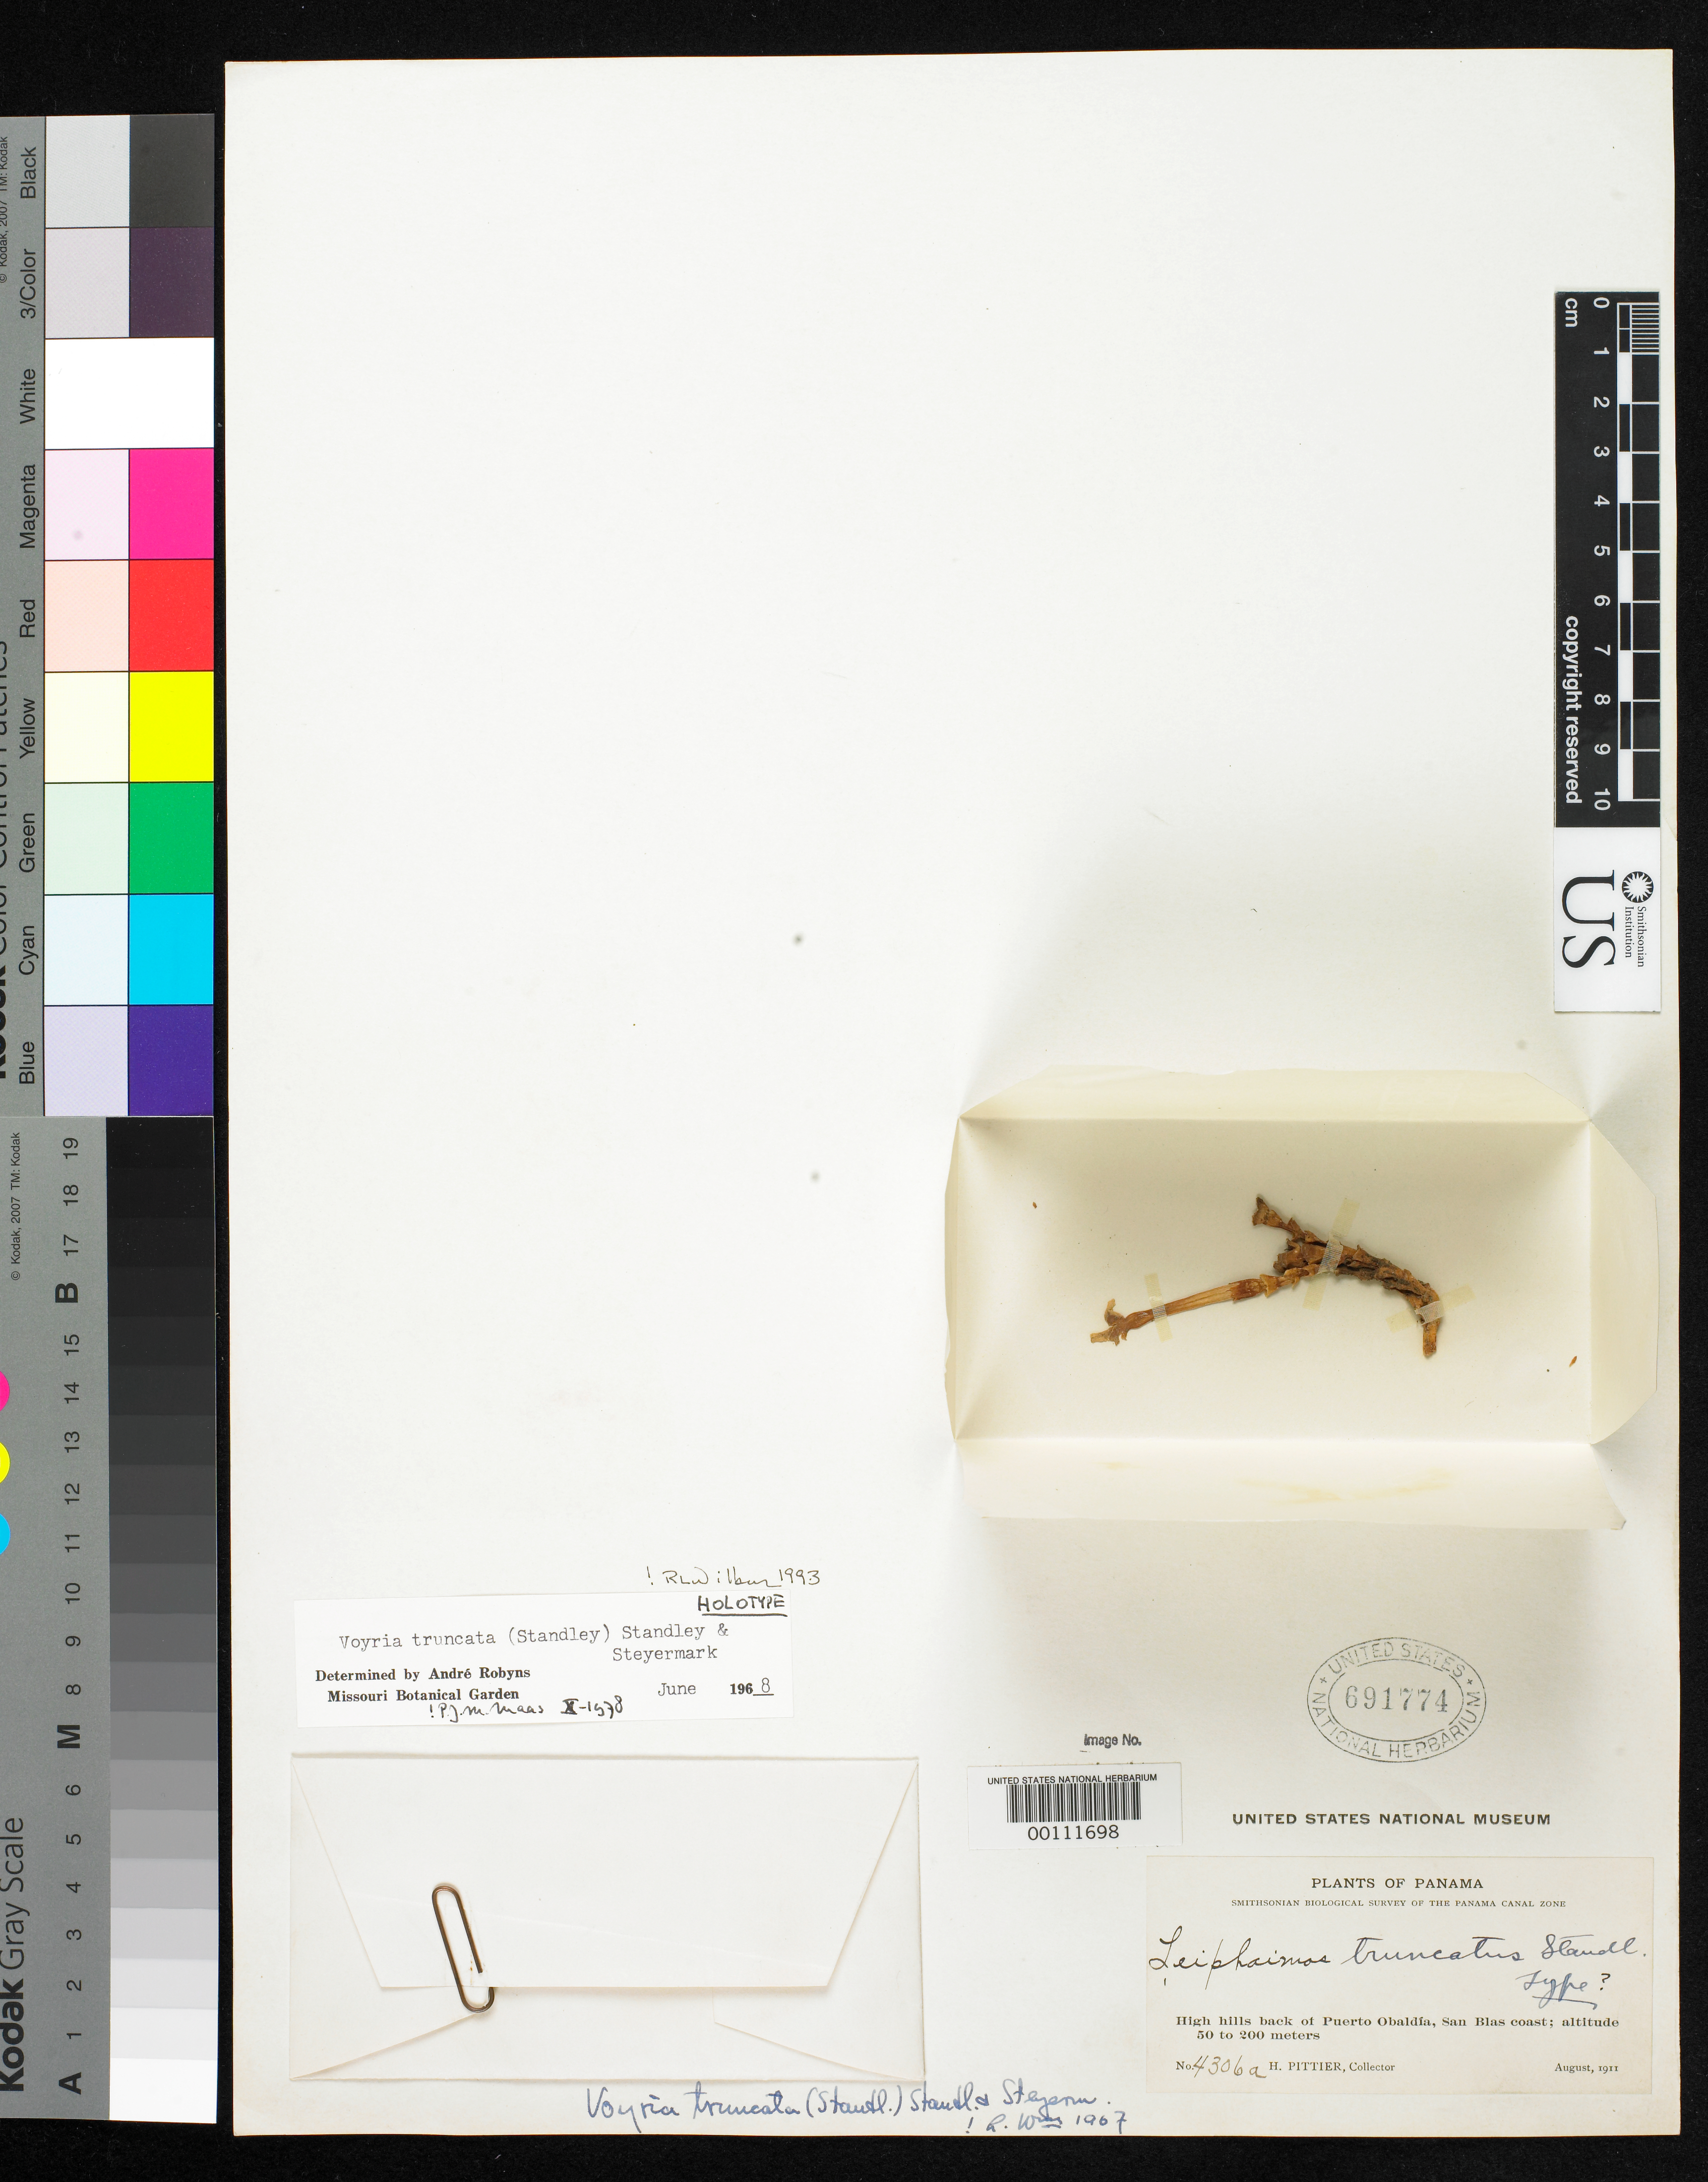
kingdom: Plantae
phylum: Tracheophyta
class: Magnoliopsida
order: Gentianales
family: Gentianaceae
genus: Leiphaimos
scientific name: Leiphaimos truncatus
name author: Standl.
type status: Holotype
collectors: H. F. Pittier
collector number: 43061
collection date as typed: Aug 1911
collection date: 1911-08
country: Panama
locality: Between Tambo CacHoyacu, la Entranda, & Lanudo de Sabanillas.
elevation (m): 50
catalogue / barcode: US 691774